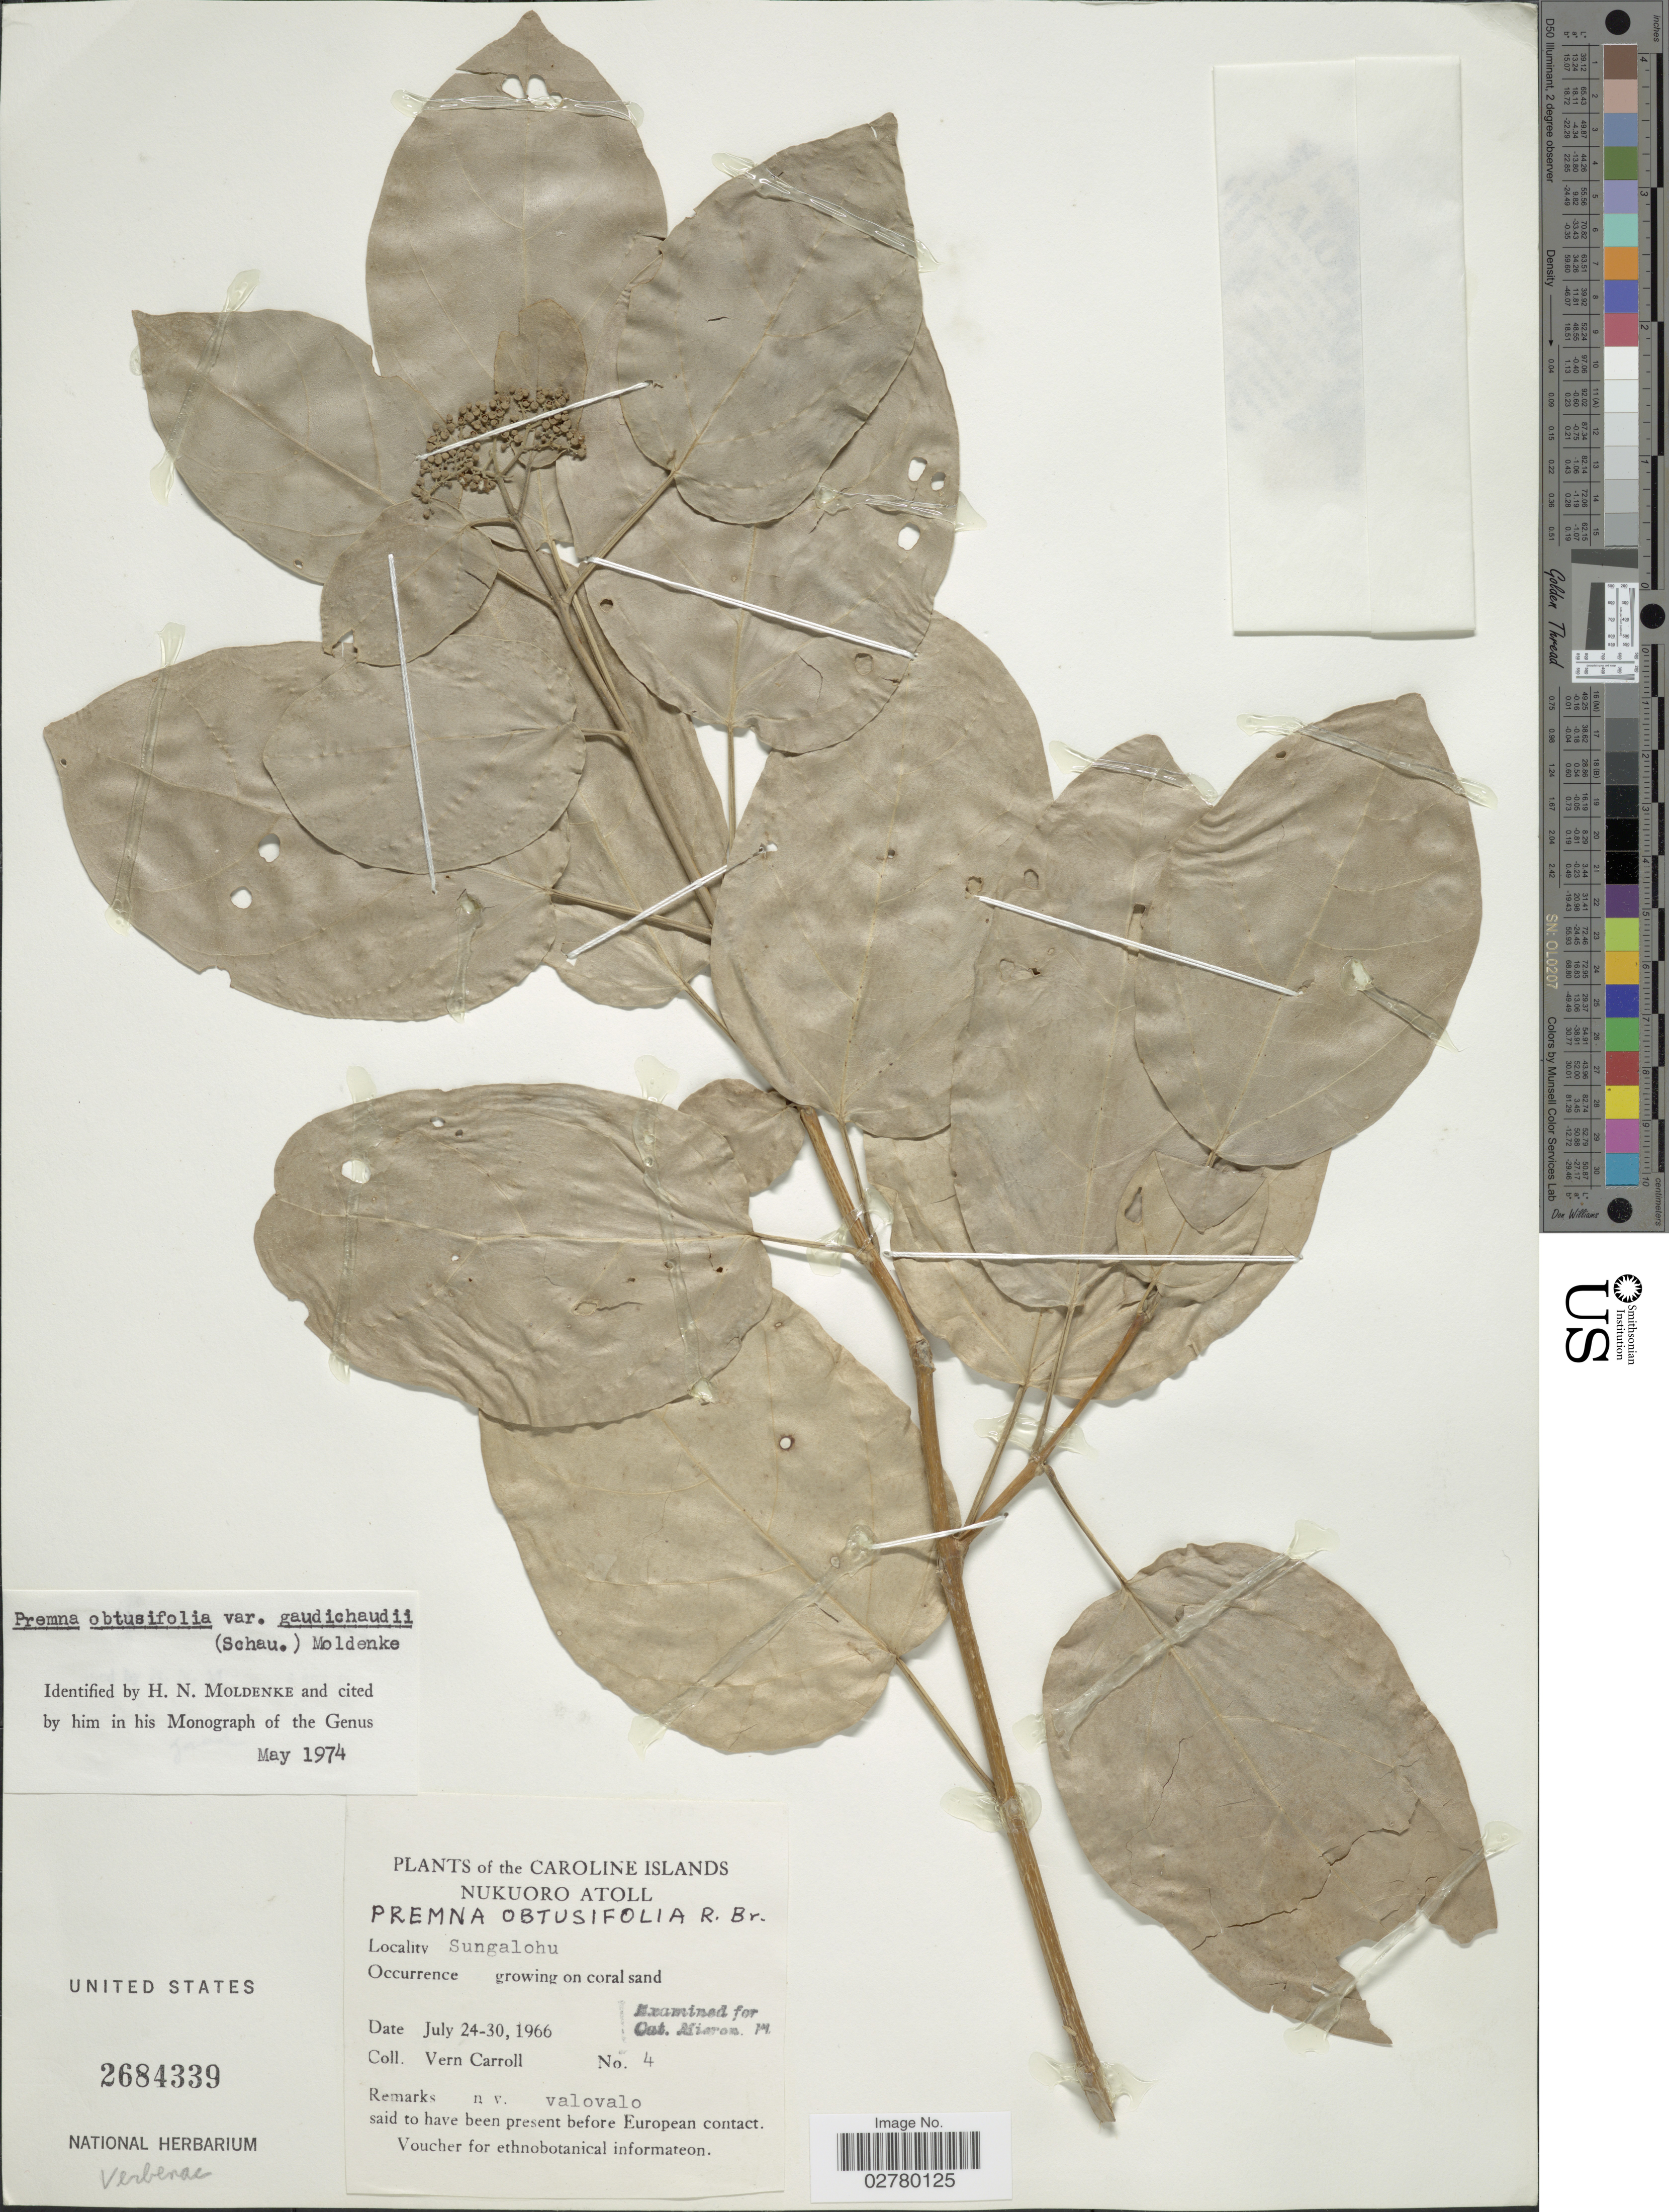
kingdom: Plantae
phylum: Tracheophyta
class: Magnoliopsida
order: Lamiales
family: Lamiaceae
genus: Premna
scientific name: Premna obtusifolia var. gaudichaudii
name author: (Schauer) Moldenke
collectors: V. Carroll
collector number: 4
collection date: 1966-07-24/1966-07-30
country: Micronesia, Federated States of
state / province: Pohnpei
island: Nukuoro Atoll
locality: Caroline Islands. Nukuoro Atoll. Sungalohu.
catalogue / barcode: US 2684339